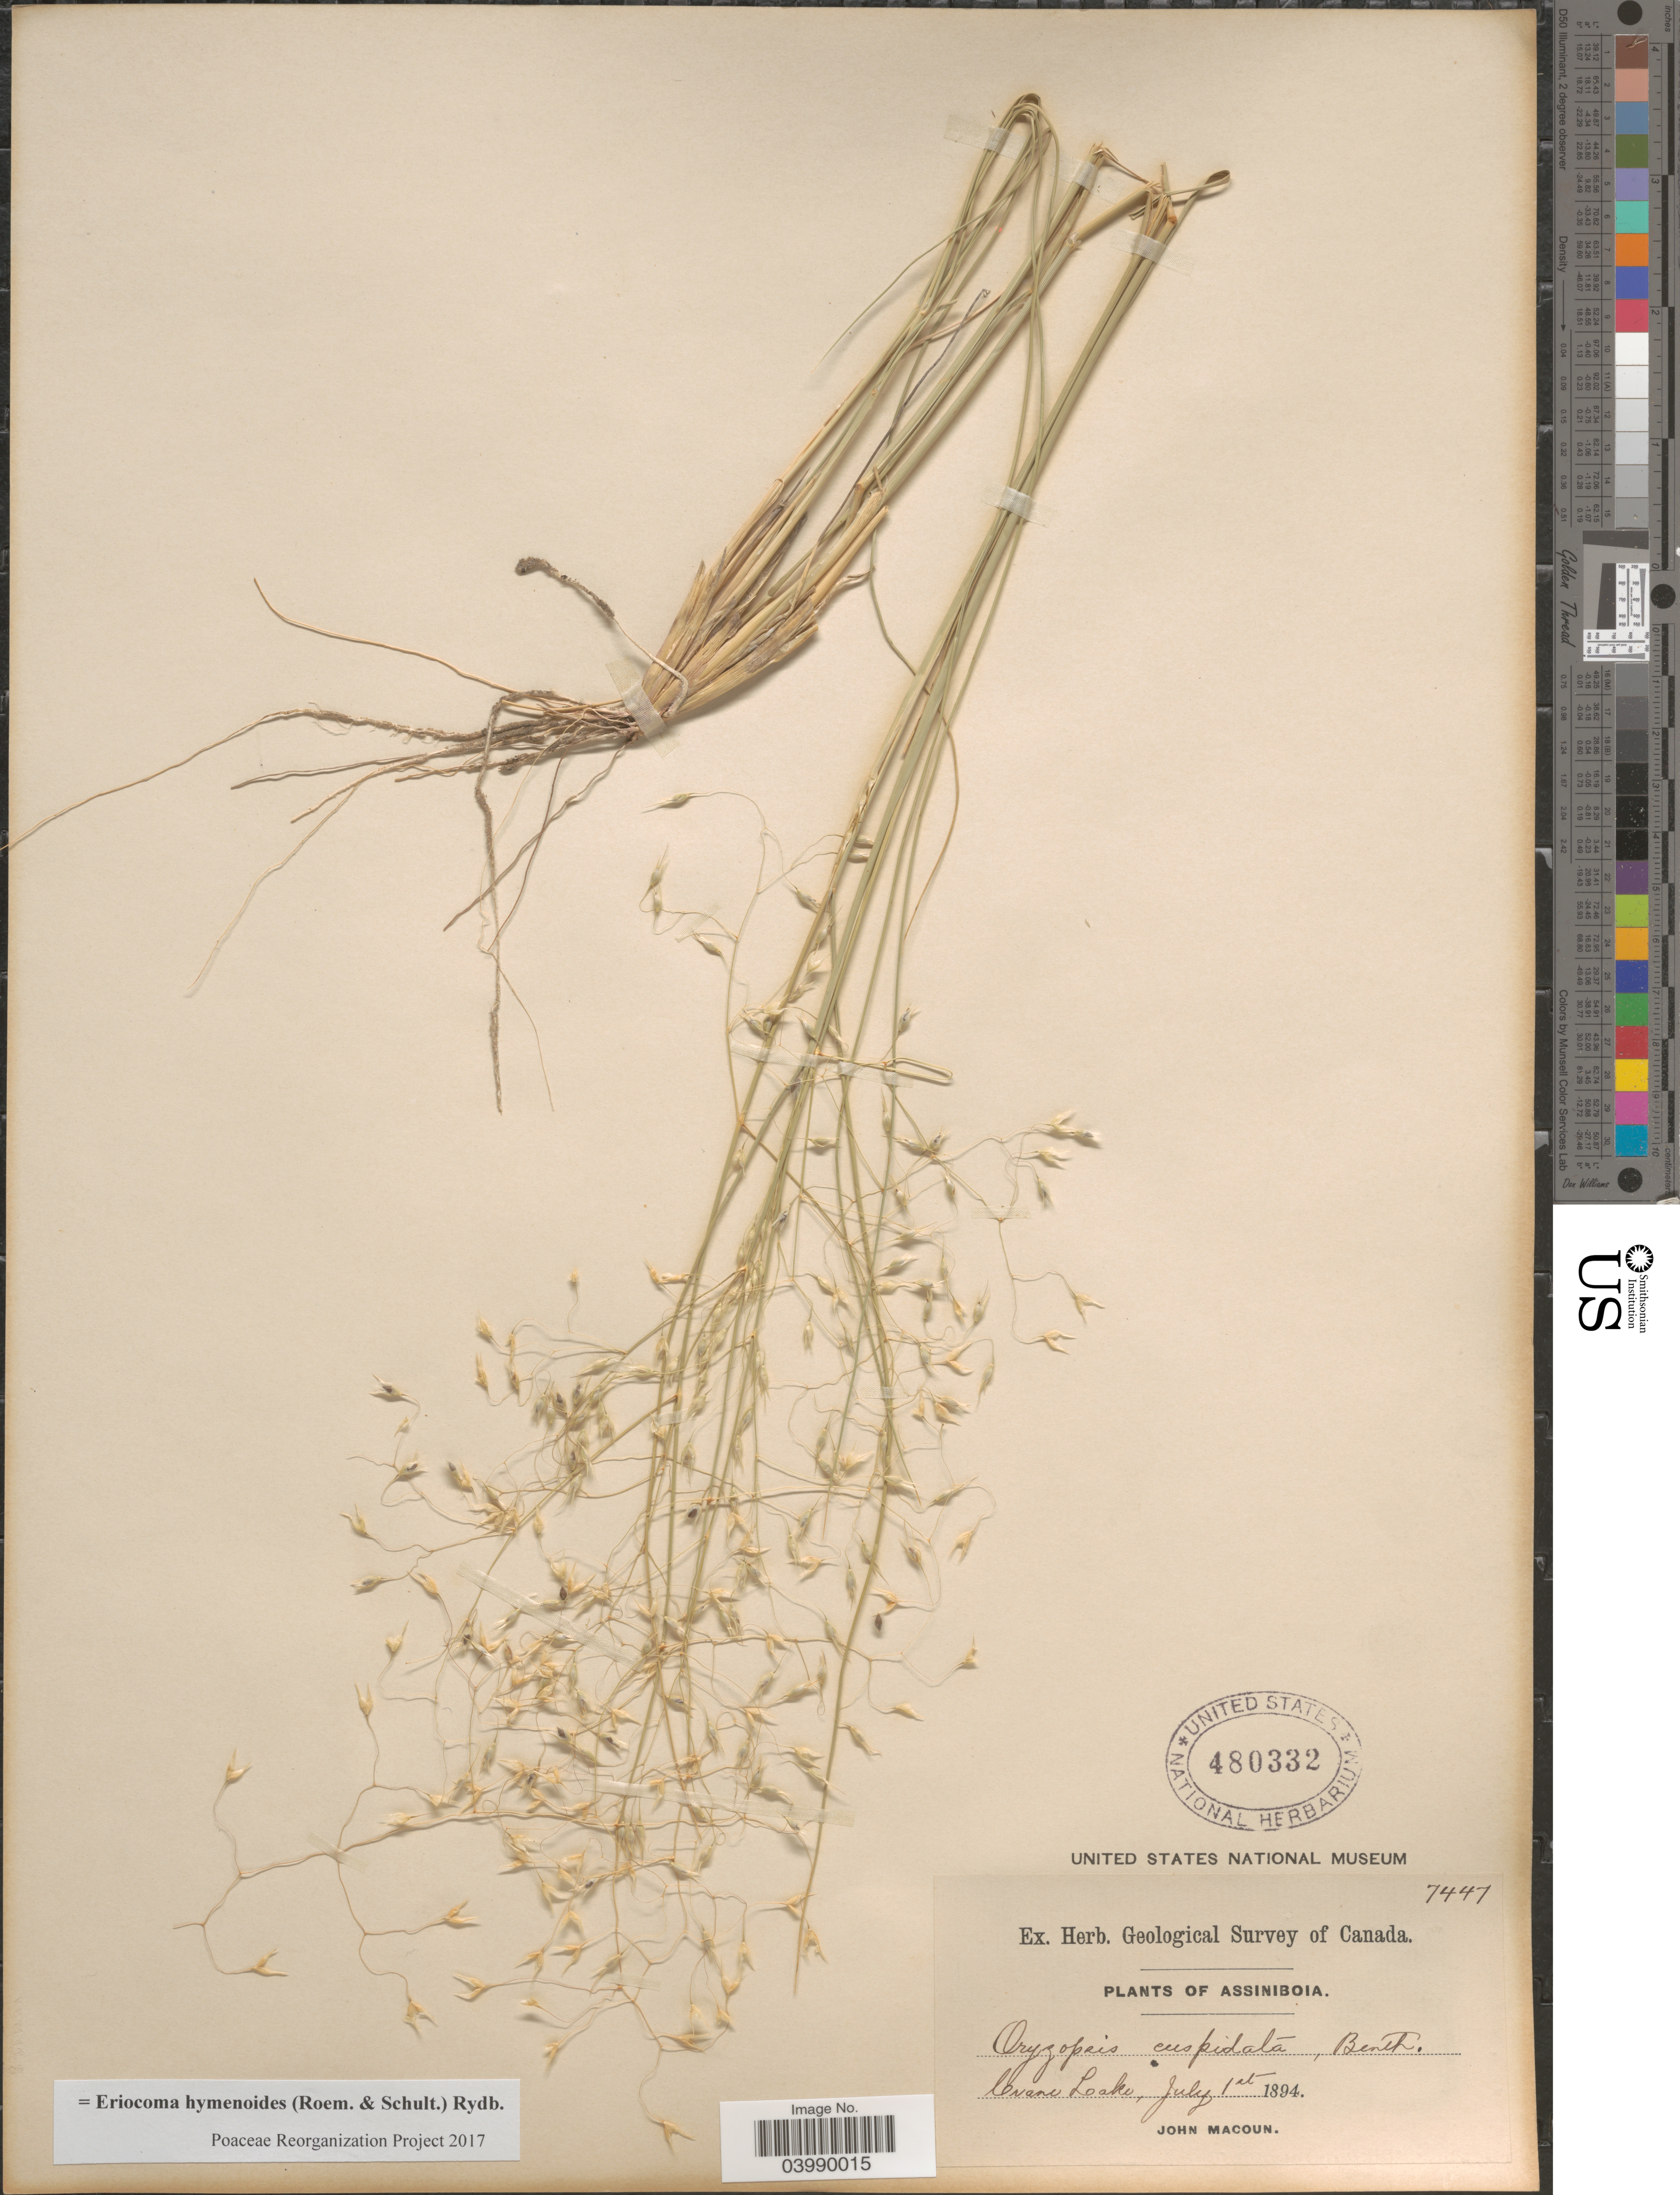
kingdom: Plantae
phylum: Tracheophyta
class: Liliopsida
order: Poales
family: Poaceae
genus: Eriocoma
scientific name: Eriocoma hymenoides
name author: (Roem. & Schult.) Rydb.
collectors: J. Macoun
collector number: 7447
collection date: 1894-07-01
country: Canada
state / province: Saskatchewan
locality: Assiniboia. Crane Lake.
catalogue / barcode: US 480332